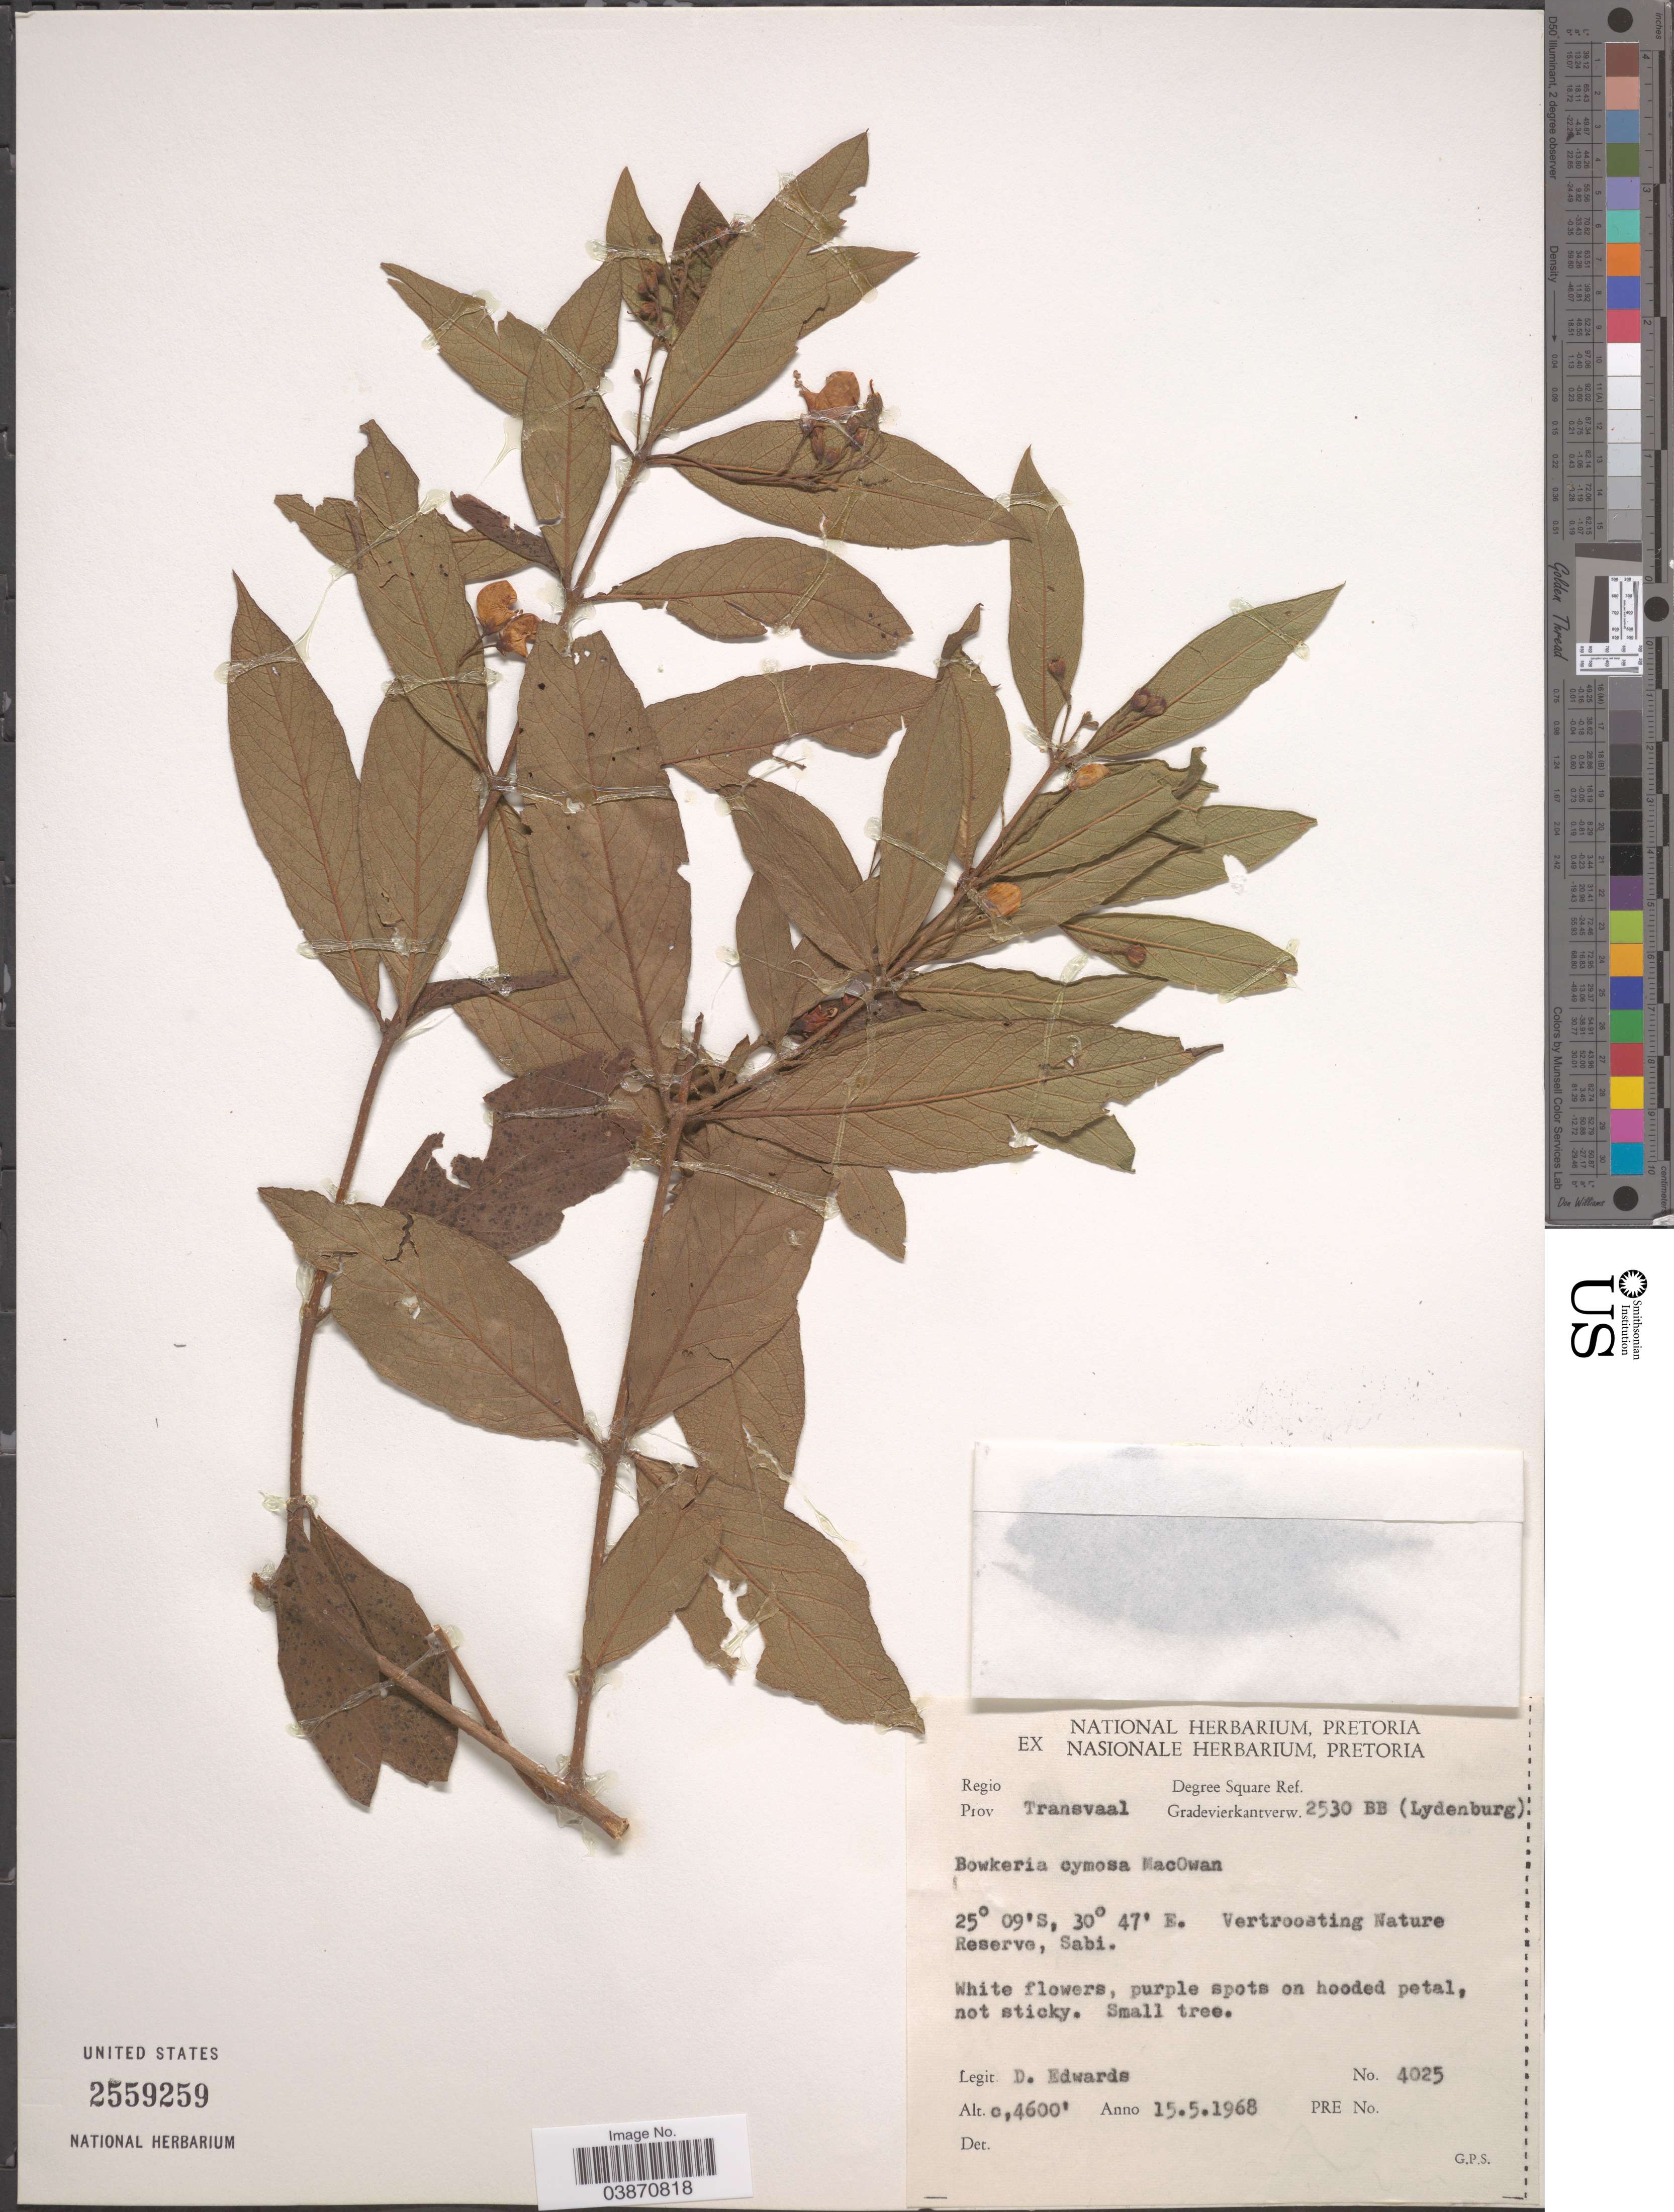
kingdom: Plantae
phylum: Tracheophyta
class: Magnoliopsida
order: Lamiales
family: Stilbaceae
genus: Bowkeria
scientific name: Bowkeria cymosa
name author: MacOwan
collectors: D. Edwards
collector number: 4025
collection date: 1968-05-15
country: South Africa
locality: Prov Transvaal. Gradevierkantverw. 2530 BB (Lydenburg). Vertroosting Nature Reserve, Sabi.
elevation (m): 1402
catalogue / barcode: US 2559259